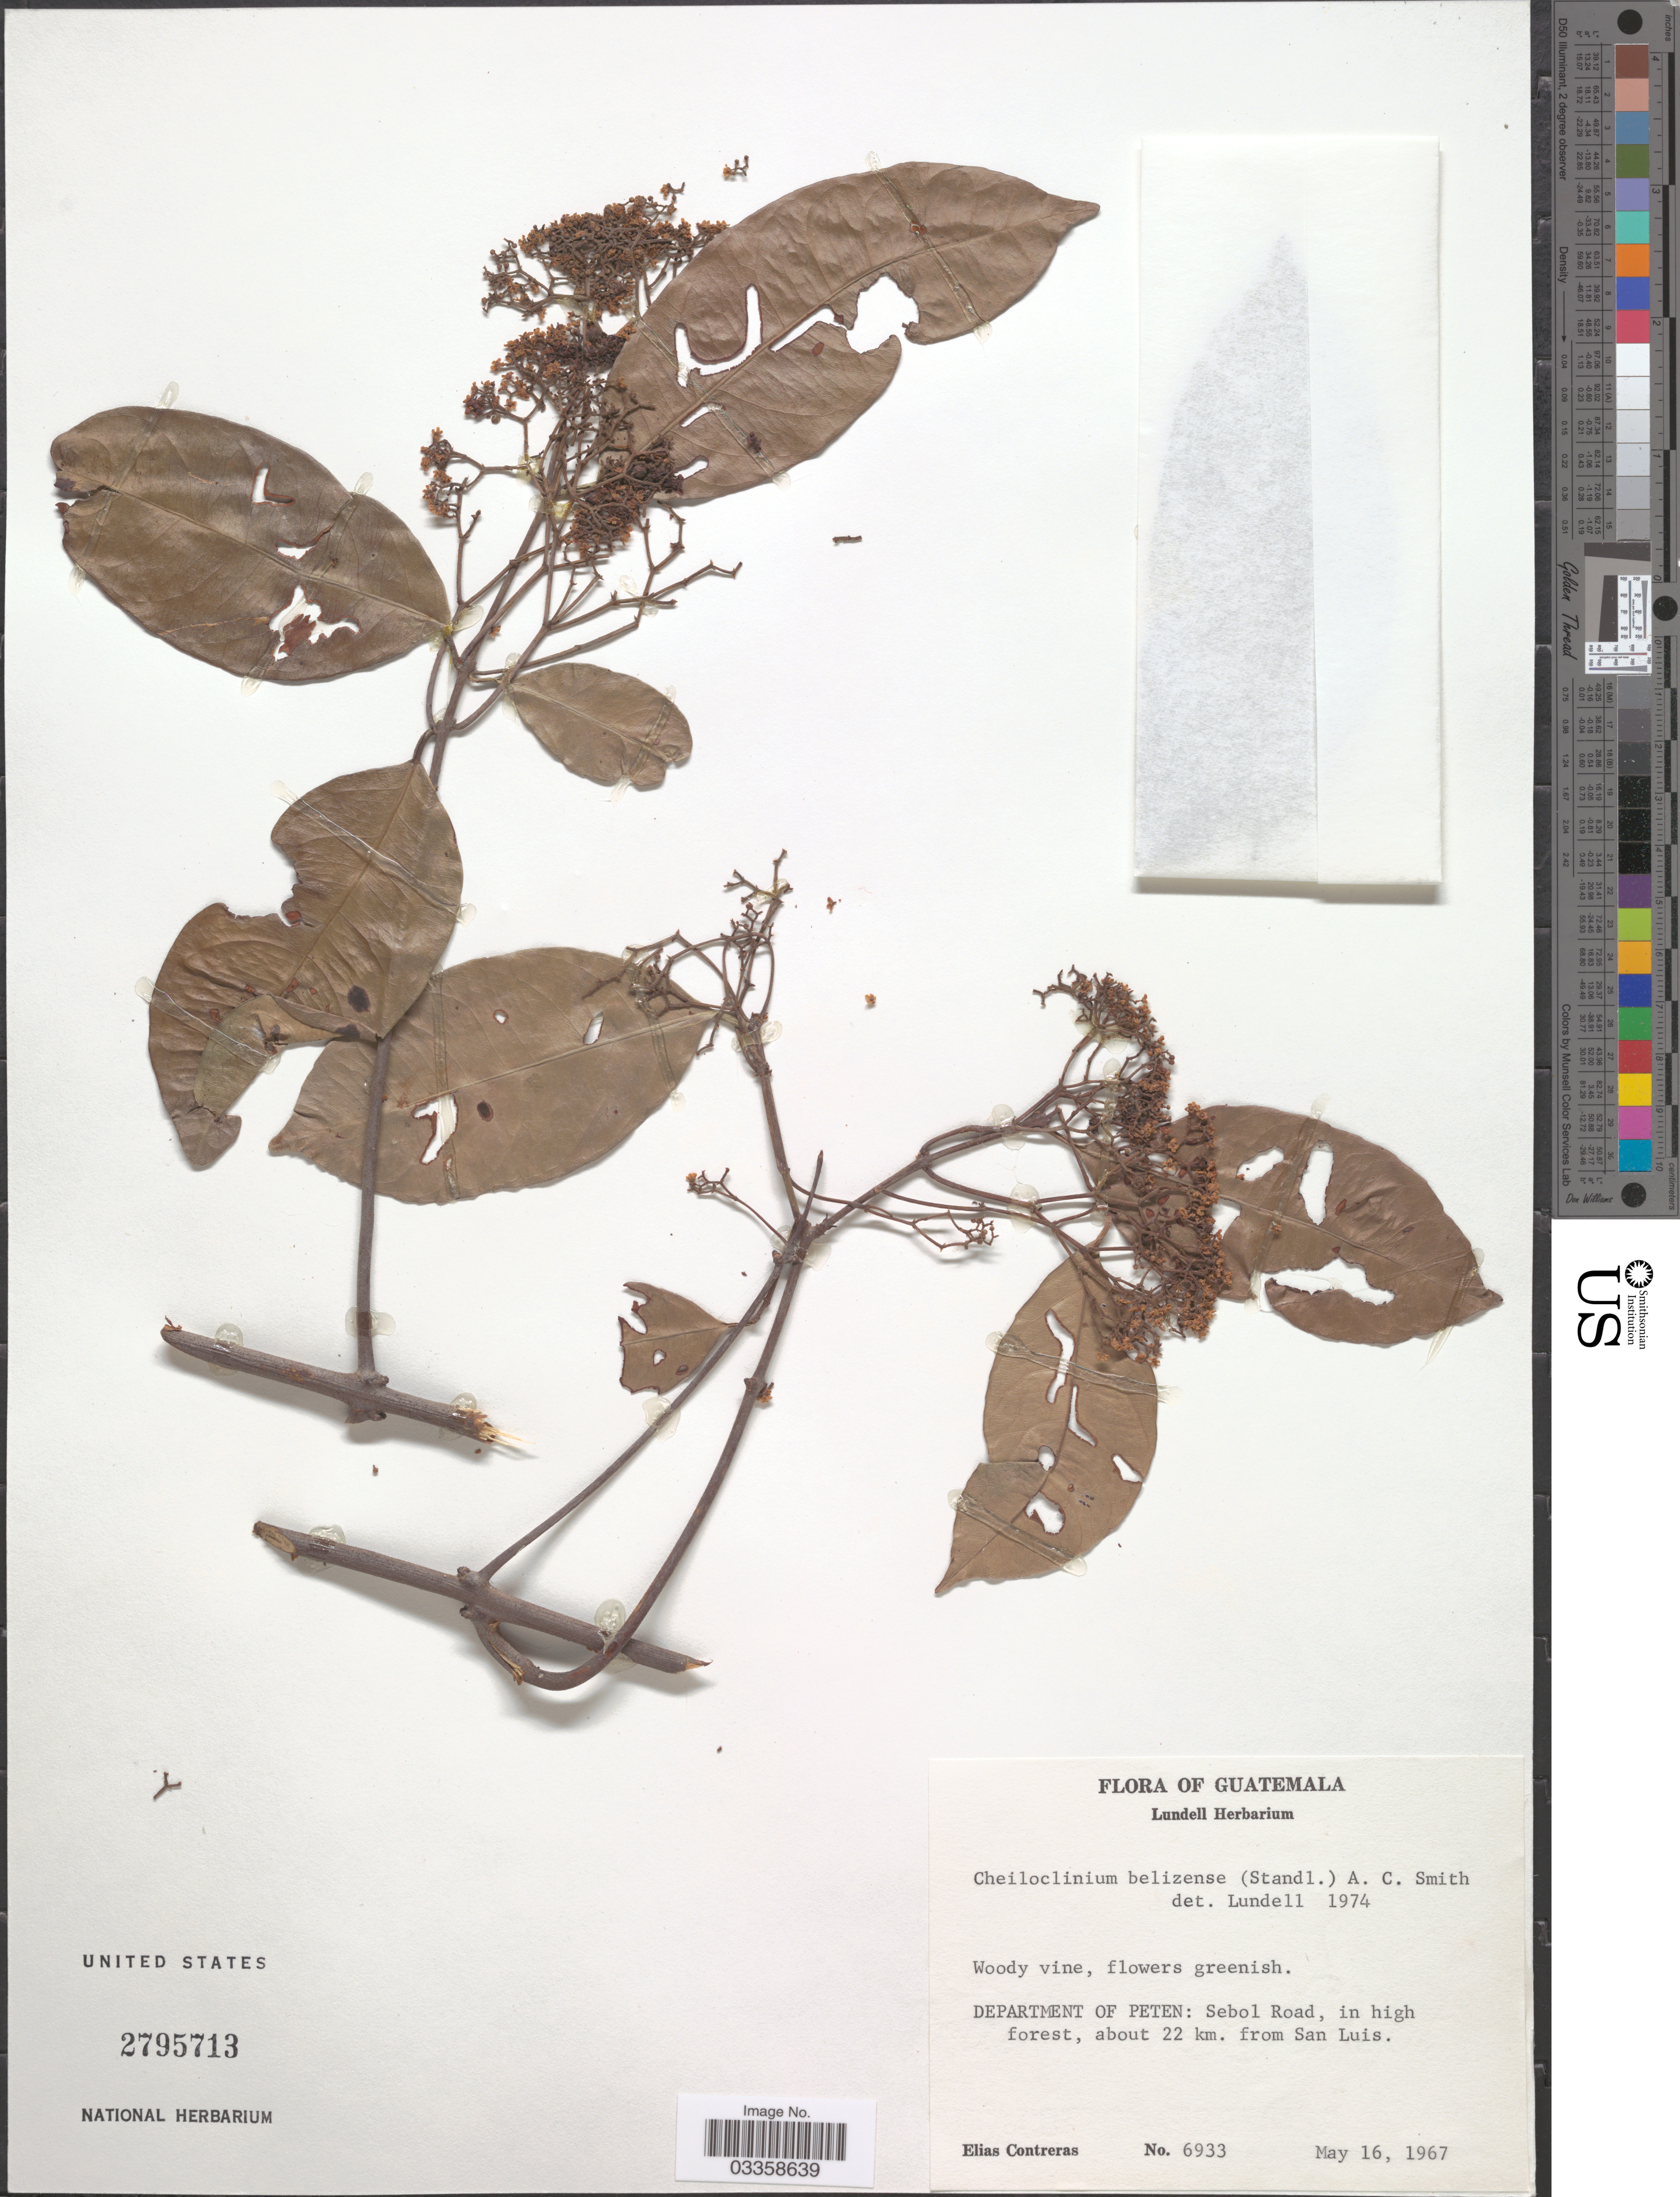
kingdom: Plantae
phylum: Tracheophyta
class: Magnoliopsida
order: Celastrales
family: Celastraceae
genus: Cheiloclinium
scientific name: Cheiloclinium belizense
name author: (Standl.) A.C. Sm.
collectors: E. Contreras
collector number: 6933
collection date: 1967-05-16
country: Guatemala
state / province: El Petén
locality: Department of Peten: Sebol Road, in high forest, about 22 km. from San Luis.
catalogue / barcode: US 2795713